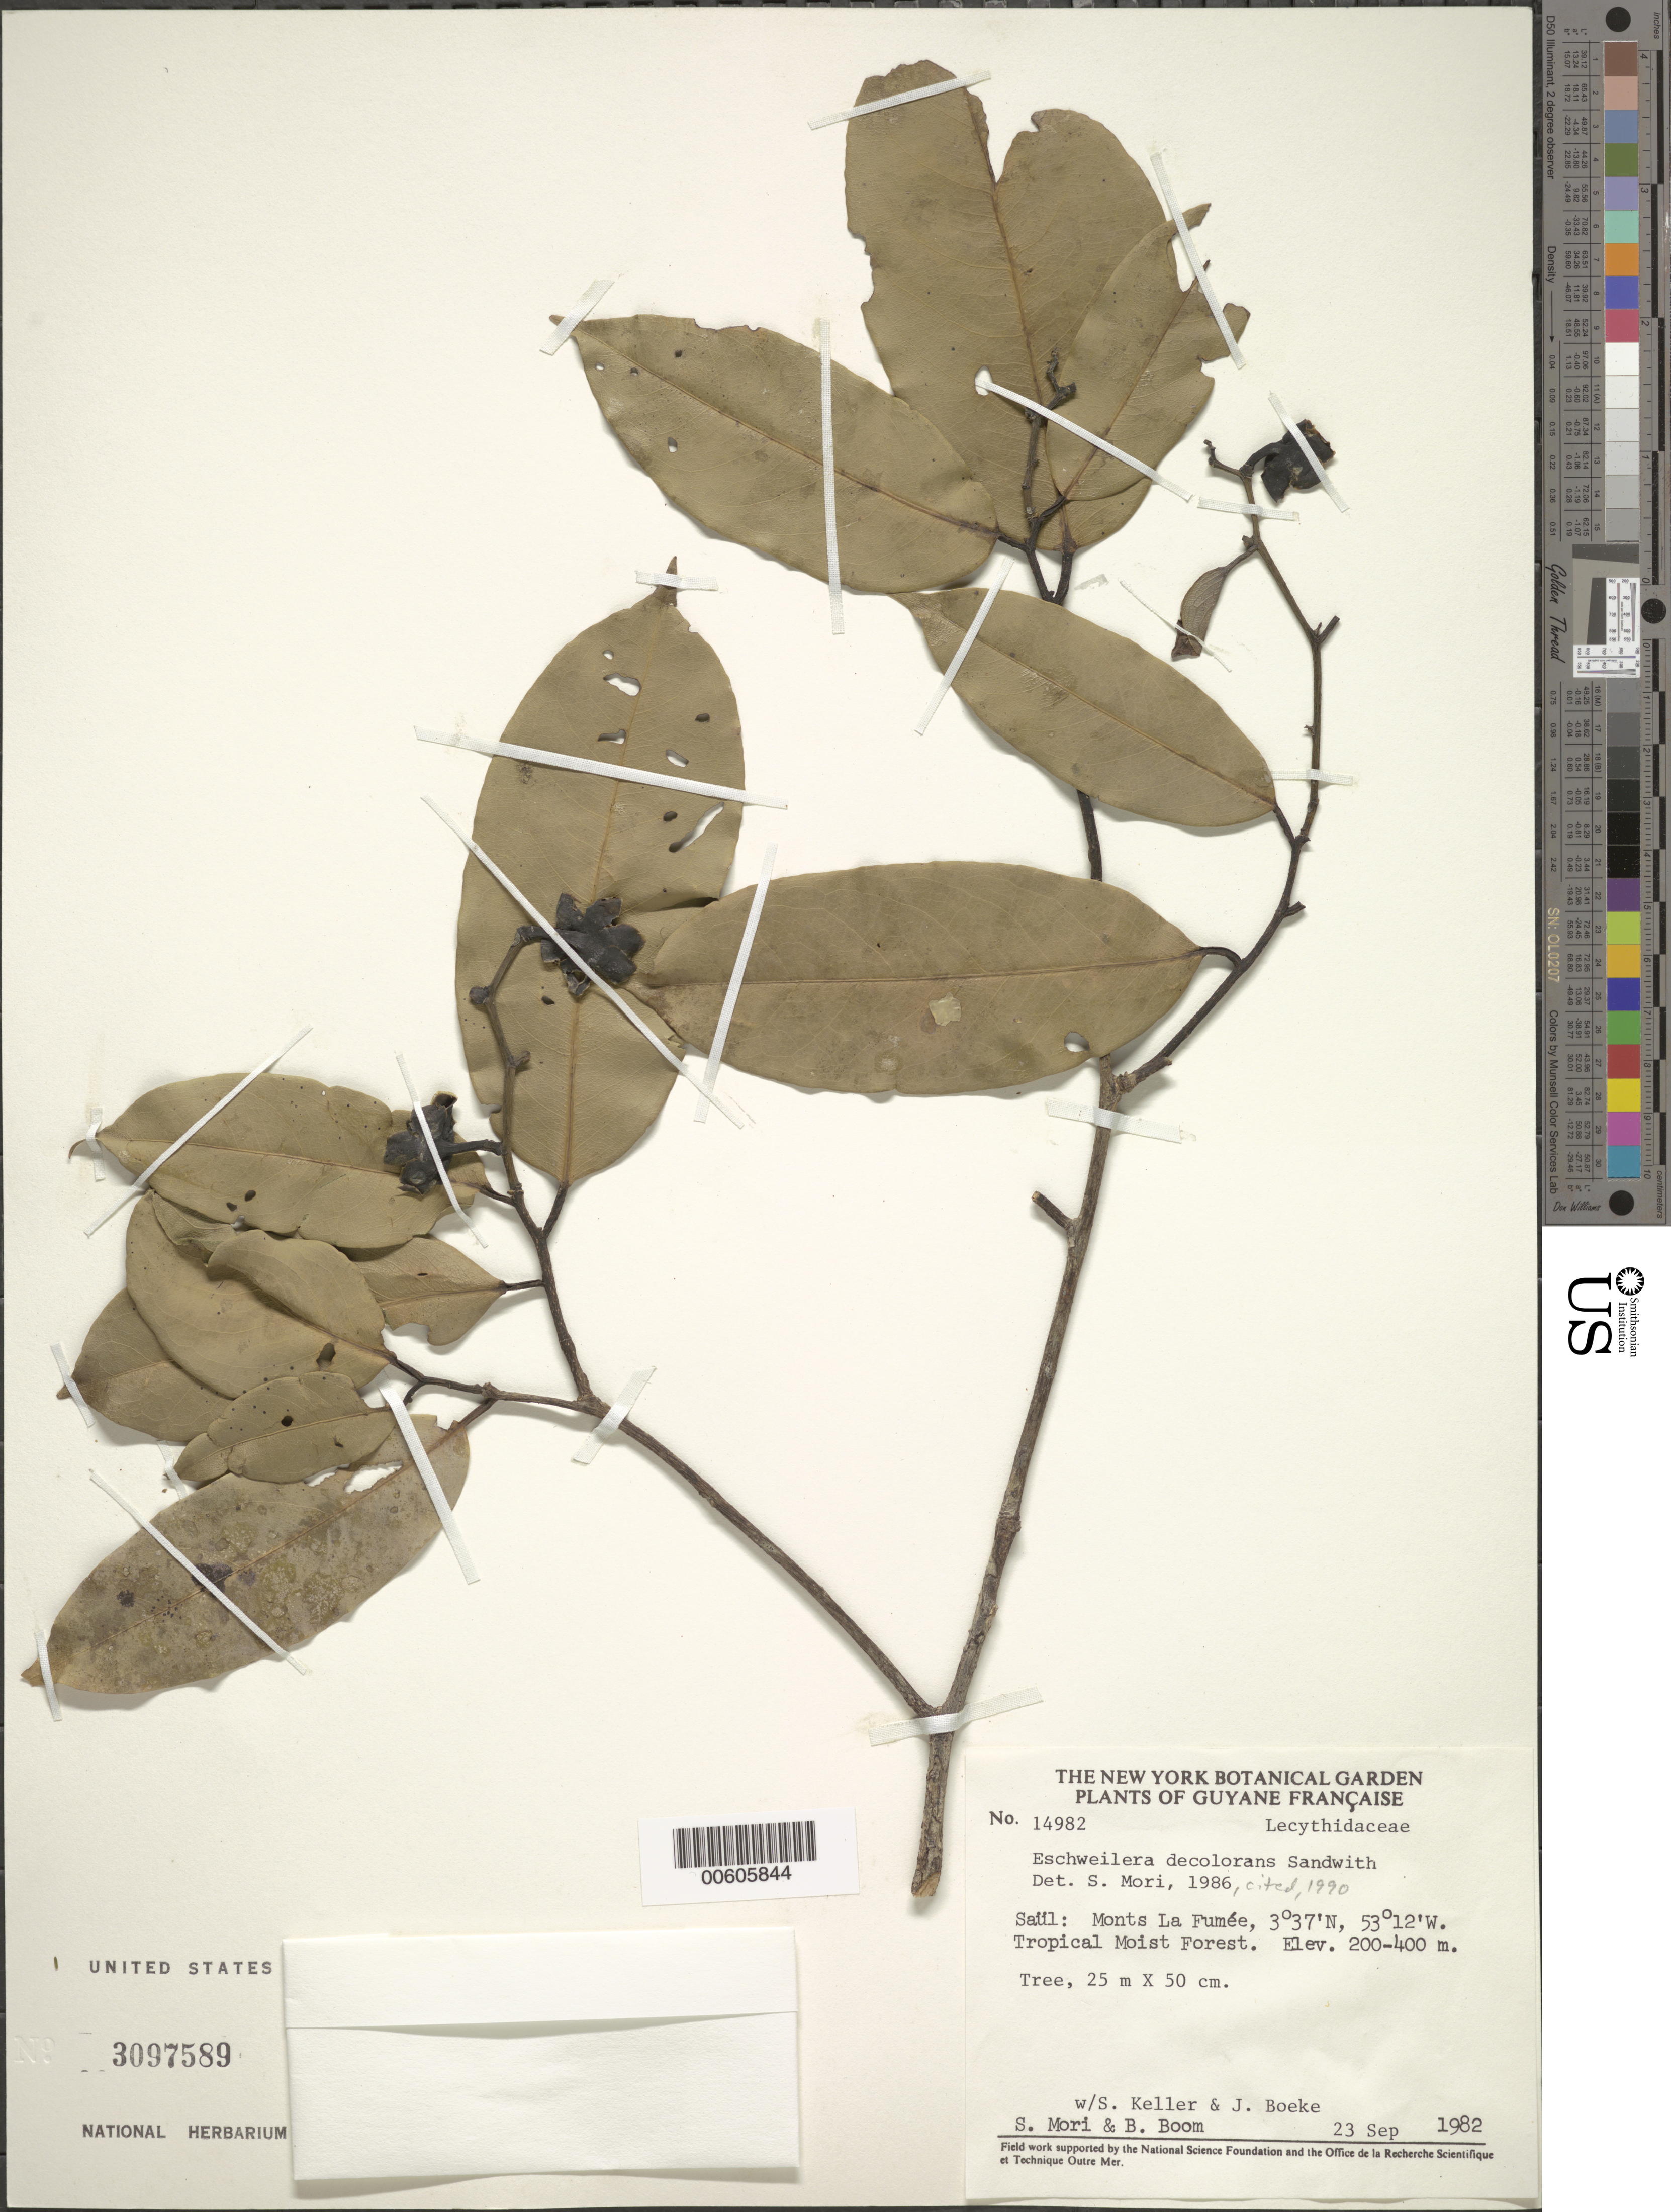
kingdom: Plantae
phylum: Tracheophyta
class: Magnoliopsida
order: Ericales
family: Lecythidaceae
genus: Eschweilera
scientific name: Eschweilera decolorans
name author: Sandwith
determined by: Mori, Scott A.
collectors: S. Mori et al.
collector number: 14982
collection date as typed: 23-Sep-82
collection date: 1982-09-23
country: French Guiana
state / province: Saint-Laurent-du-Maroni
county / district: Saül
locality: Saül, Monts La Fumée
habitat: Tropical moist forest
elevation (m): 200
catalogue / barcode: US 3097589